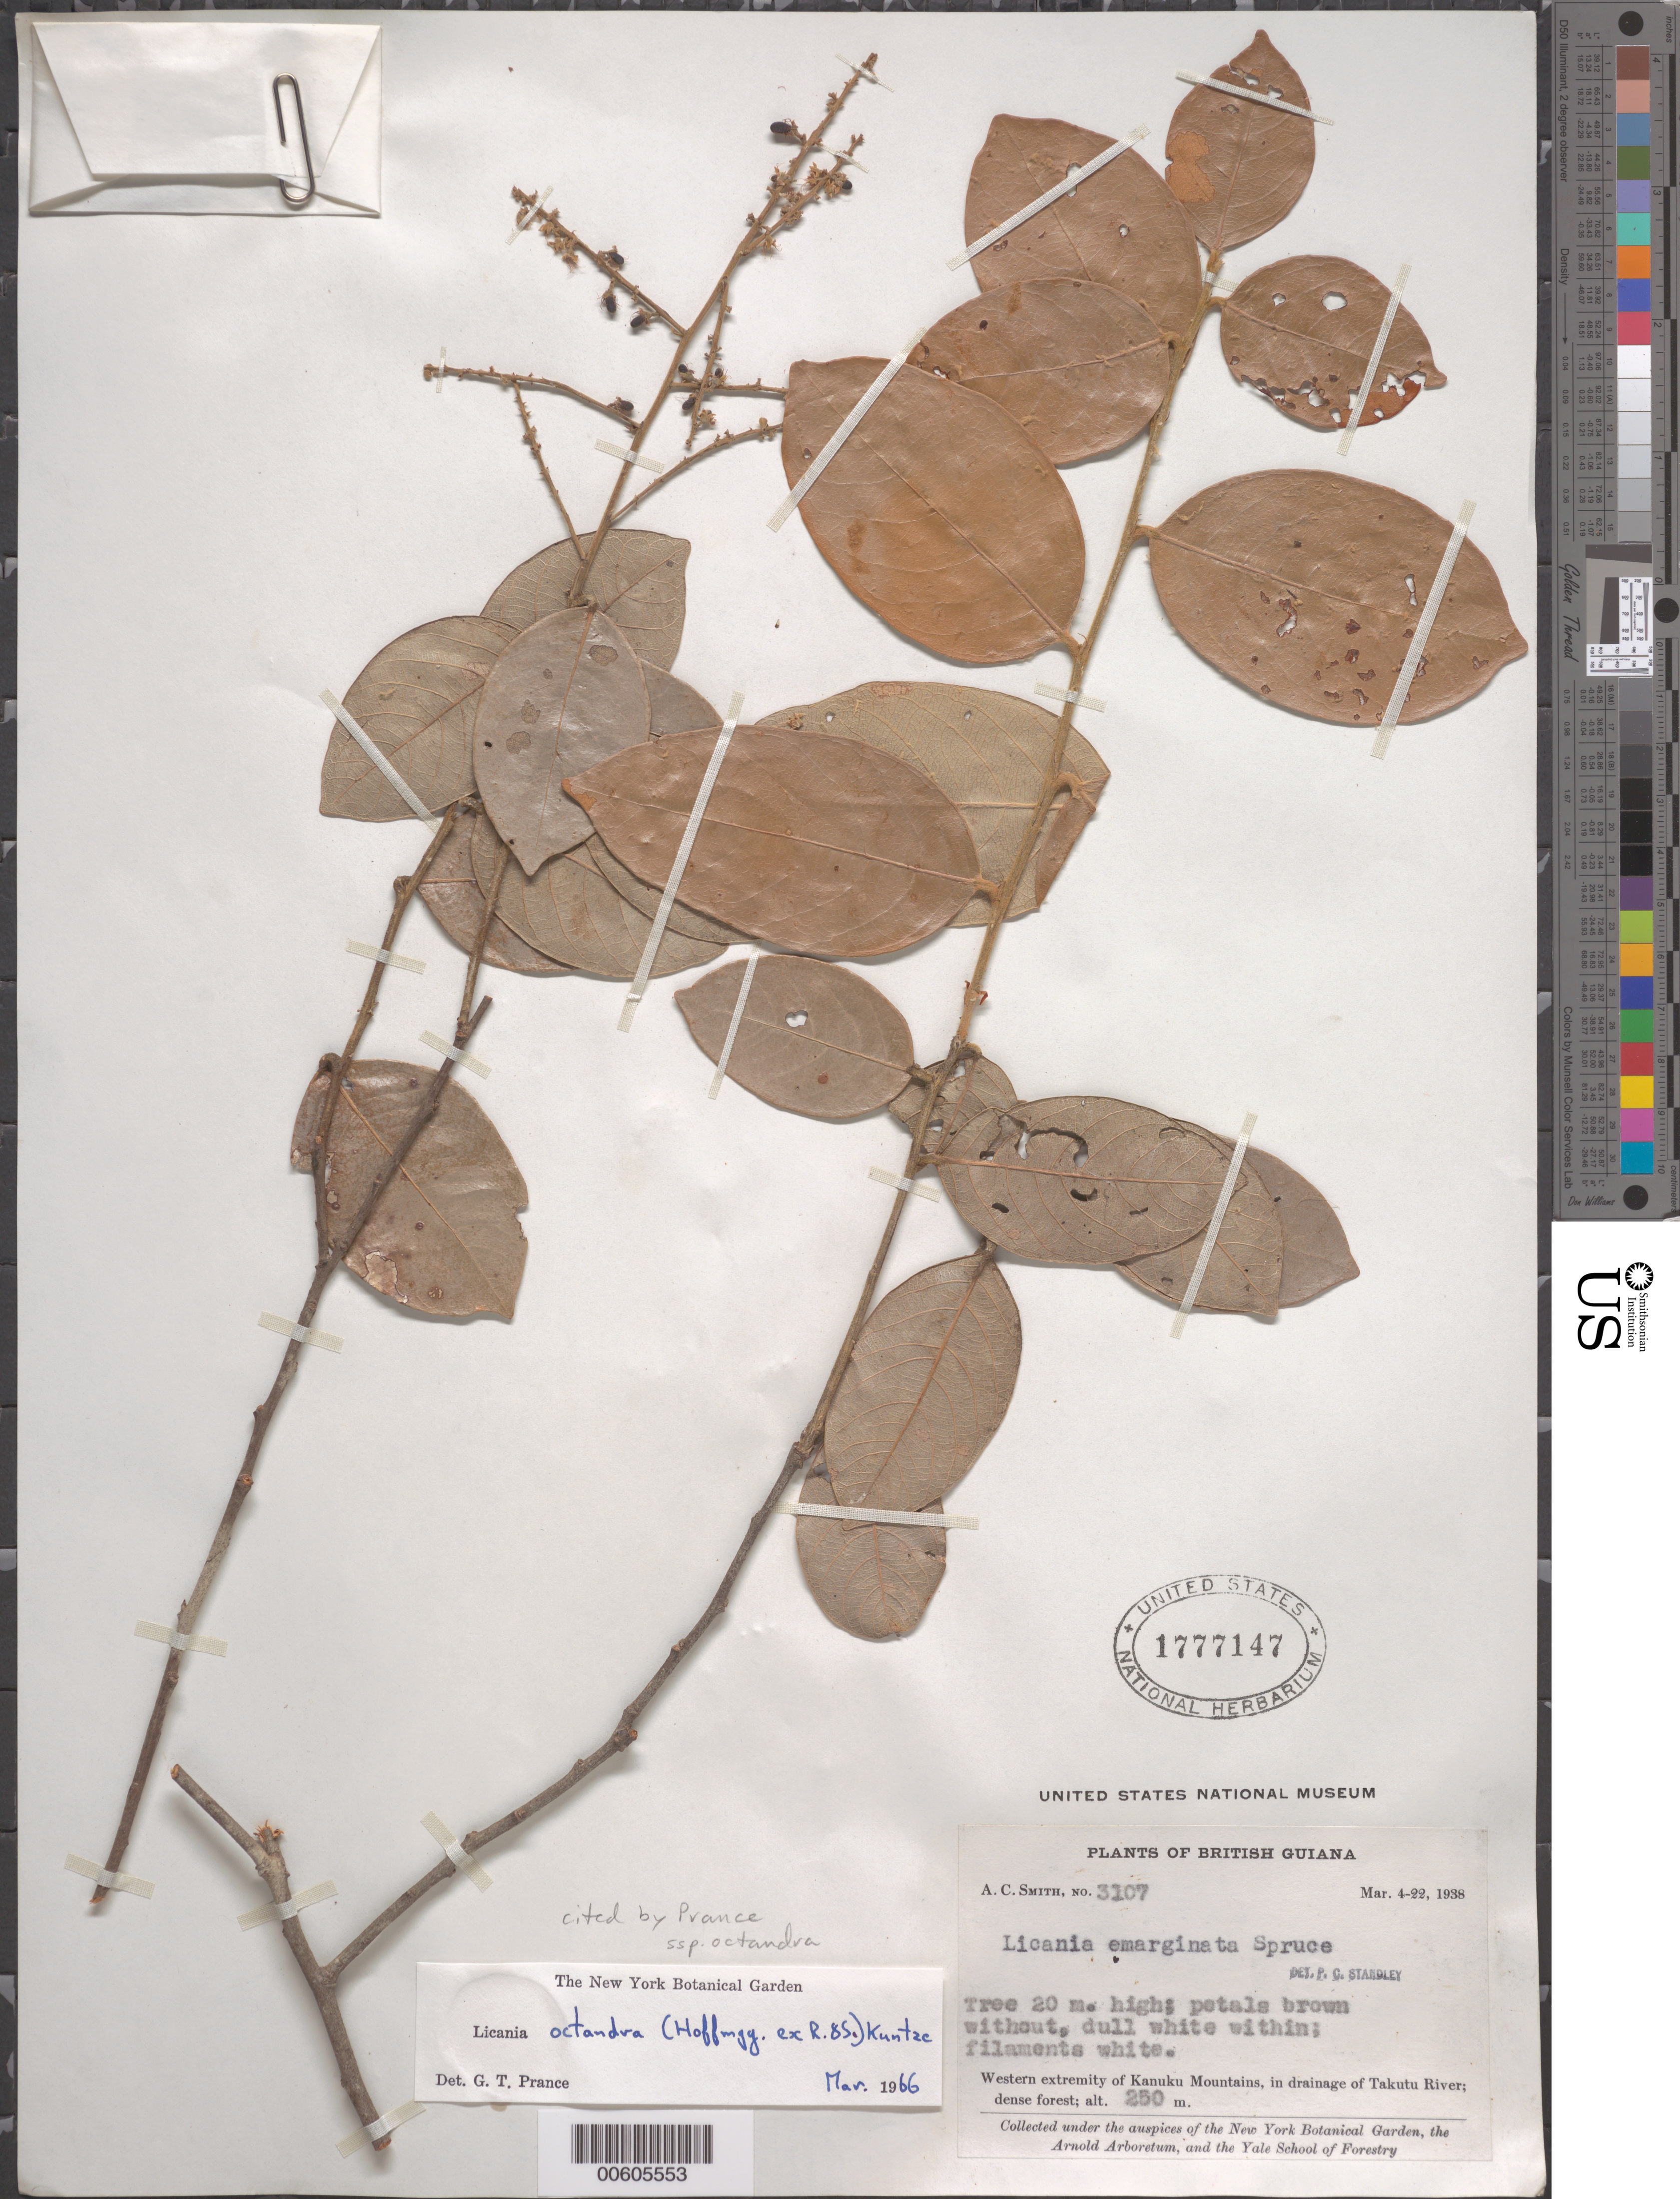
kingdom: Plantae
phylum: Tracheophyta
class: Magnoliopsida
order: Malpighiales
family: Chrysobalanaceae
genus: Leptobalanus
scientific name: Leptobalanus octandrus subsp. octandrus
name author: (Hoffmanns. ex Schult.) Sothers & Prance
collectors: A. C. Smith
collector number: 3107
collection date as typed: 4-Mar-38 to 22-Mar-38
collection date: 1938-03-04/1938-03-22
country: Guyana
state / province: U. Takutu-U. Essequibo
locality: Kanuku Mts., drainage of Takutu R., western extremity of Kanuku Mountains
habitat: Dense forest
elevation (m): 250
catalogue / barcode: US 1777147